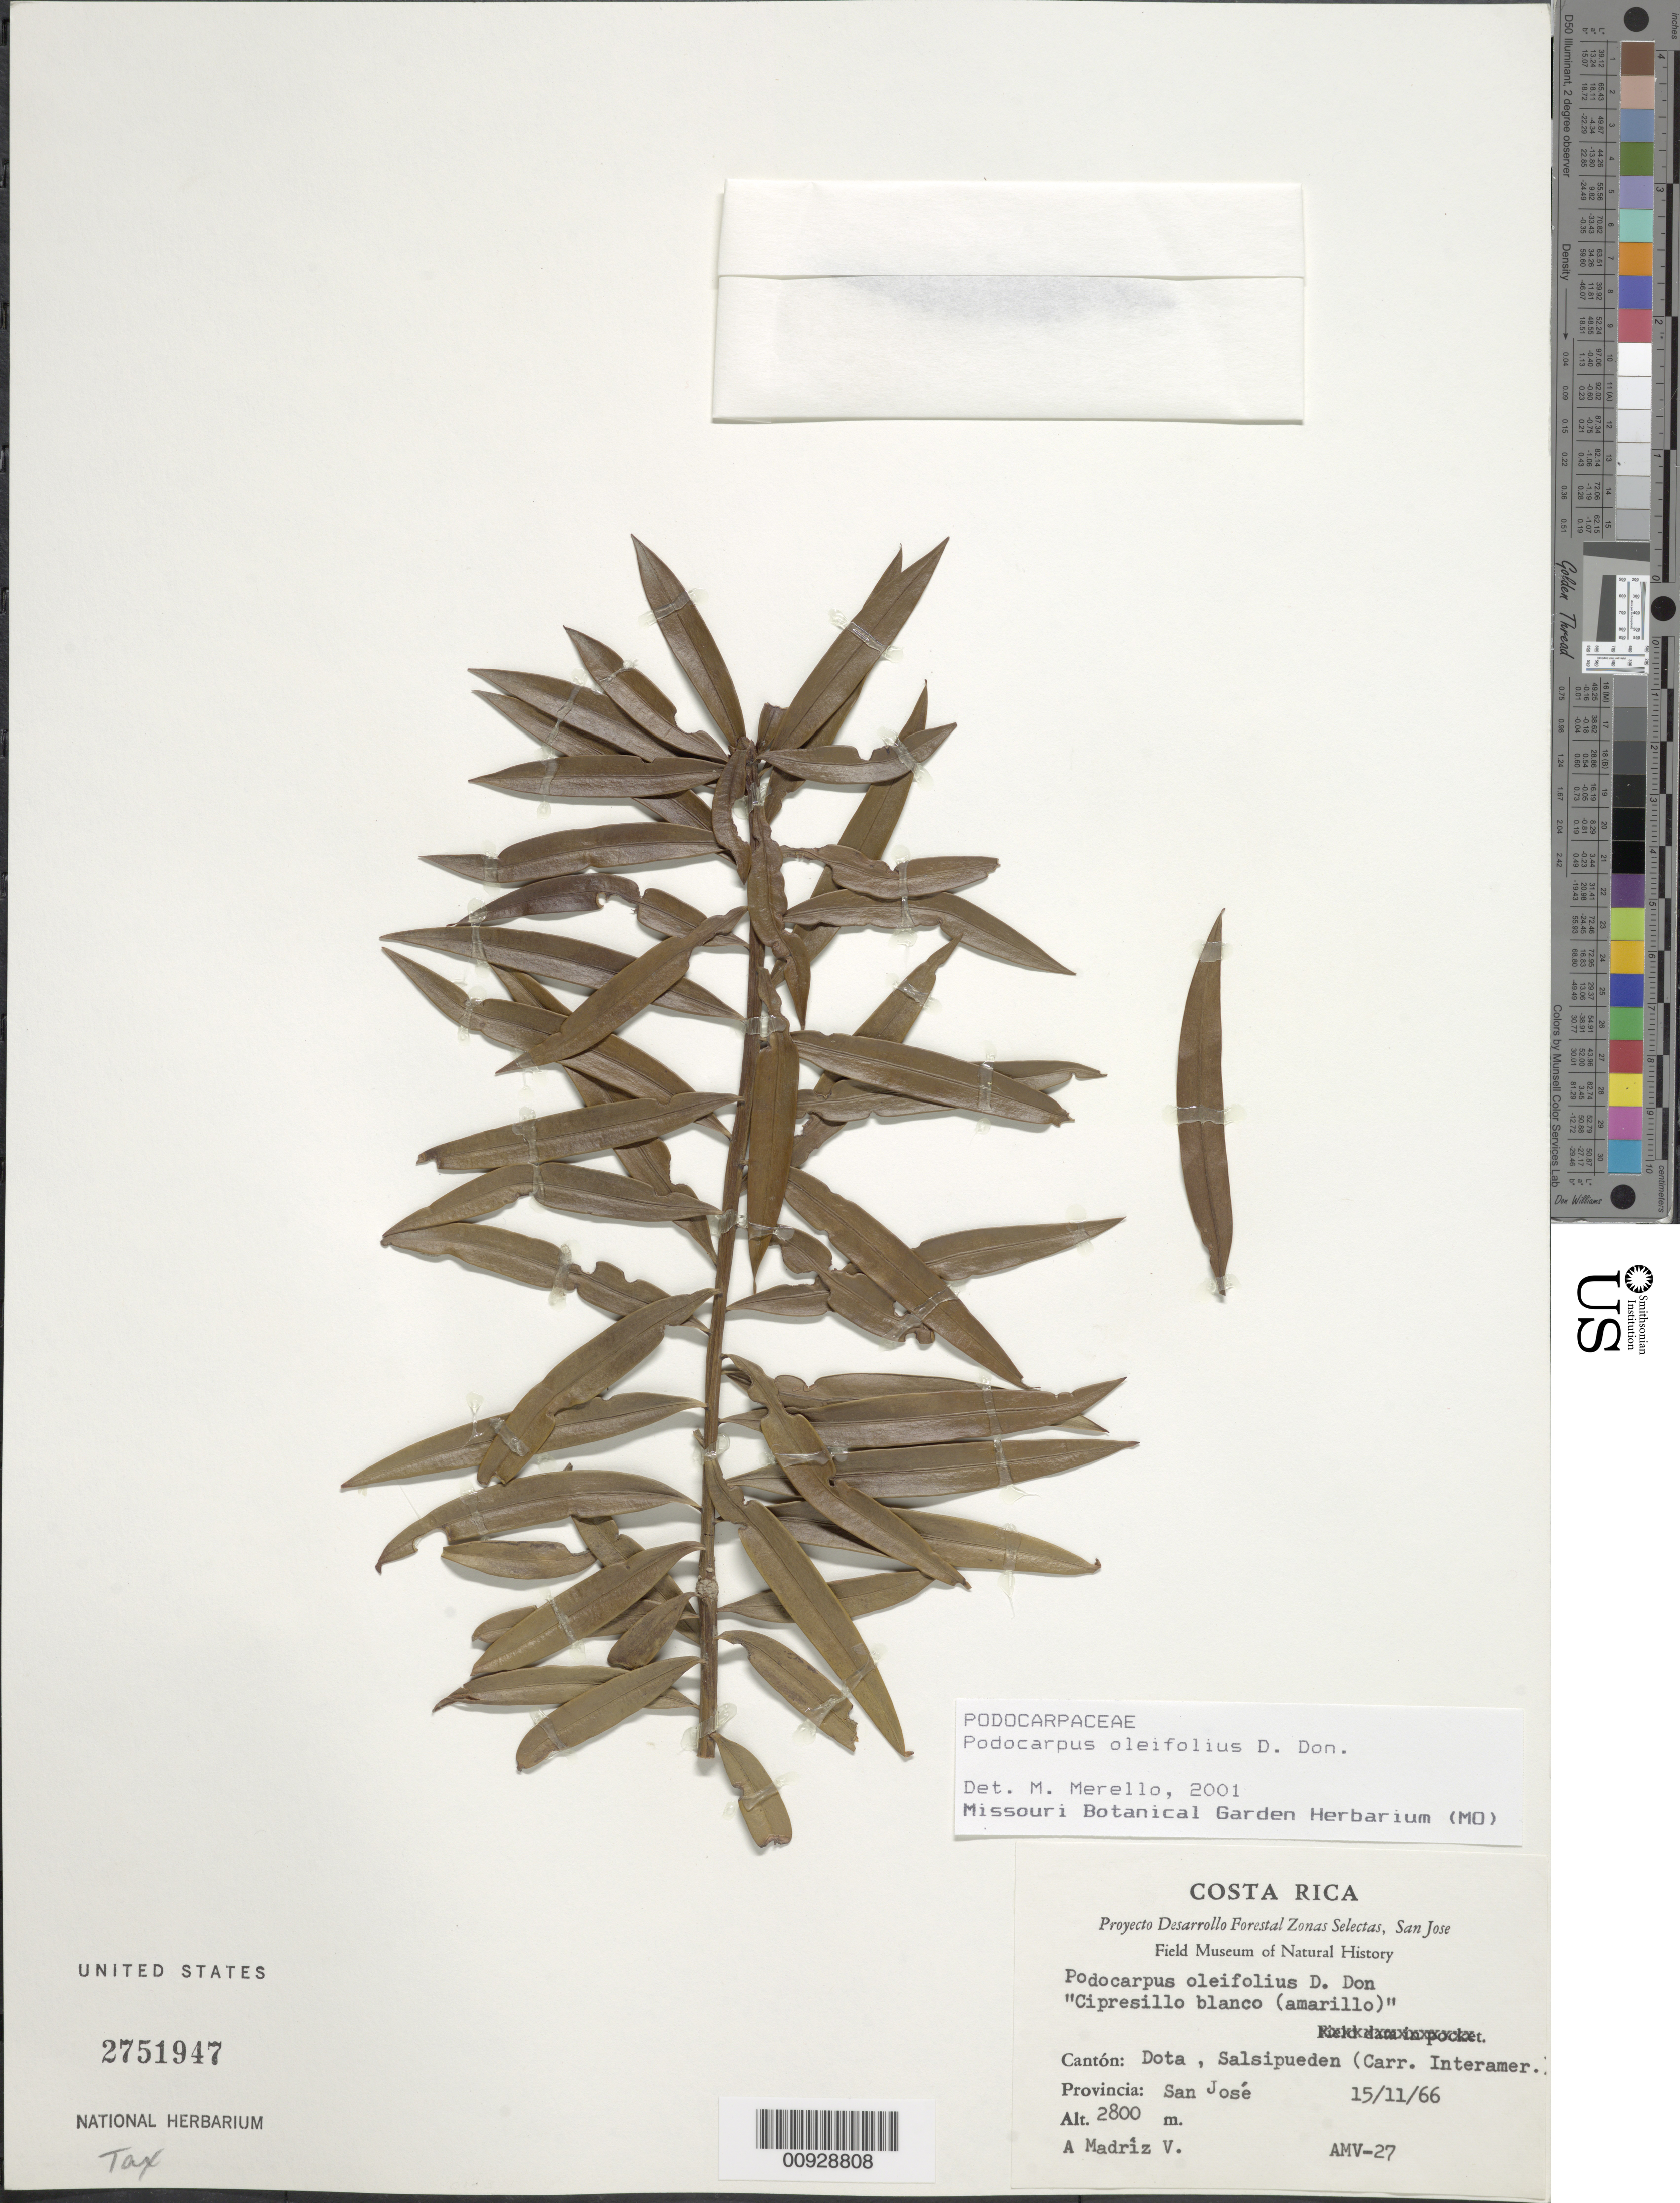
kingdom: Plantae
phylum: Tracheophyta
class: Pinopsida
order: Pinales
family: Podocarpaceae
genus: Podocarpus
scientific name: Podocarpus oleifolius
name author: D. Don ex Lamb.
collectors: Madriz V., A.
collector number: AMV-27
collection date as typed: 15 Nov 1966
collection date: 1966-11-15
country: Costa Rica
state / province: San José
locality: Cantón Dota. Salsipuedes (Carretera Interamericana)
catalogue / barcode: US 2751947